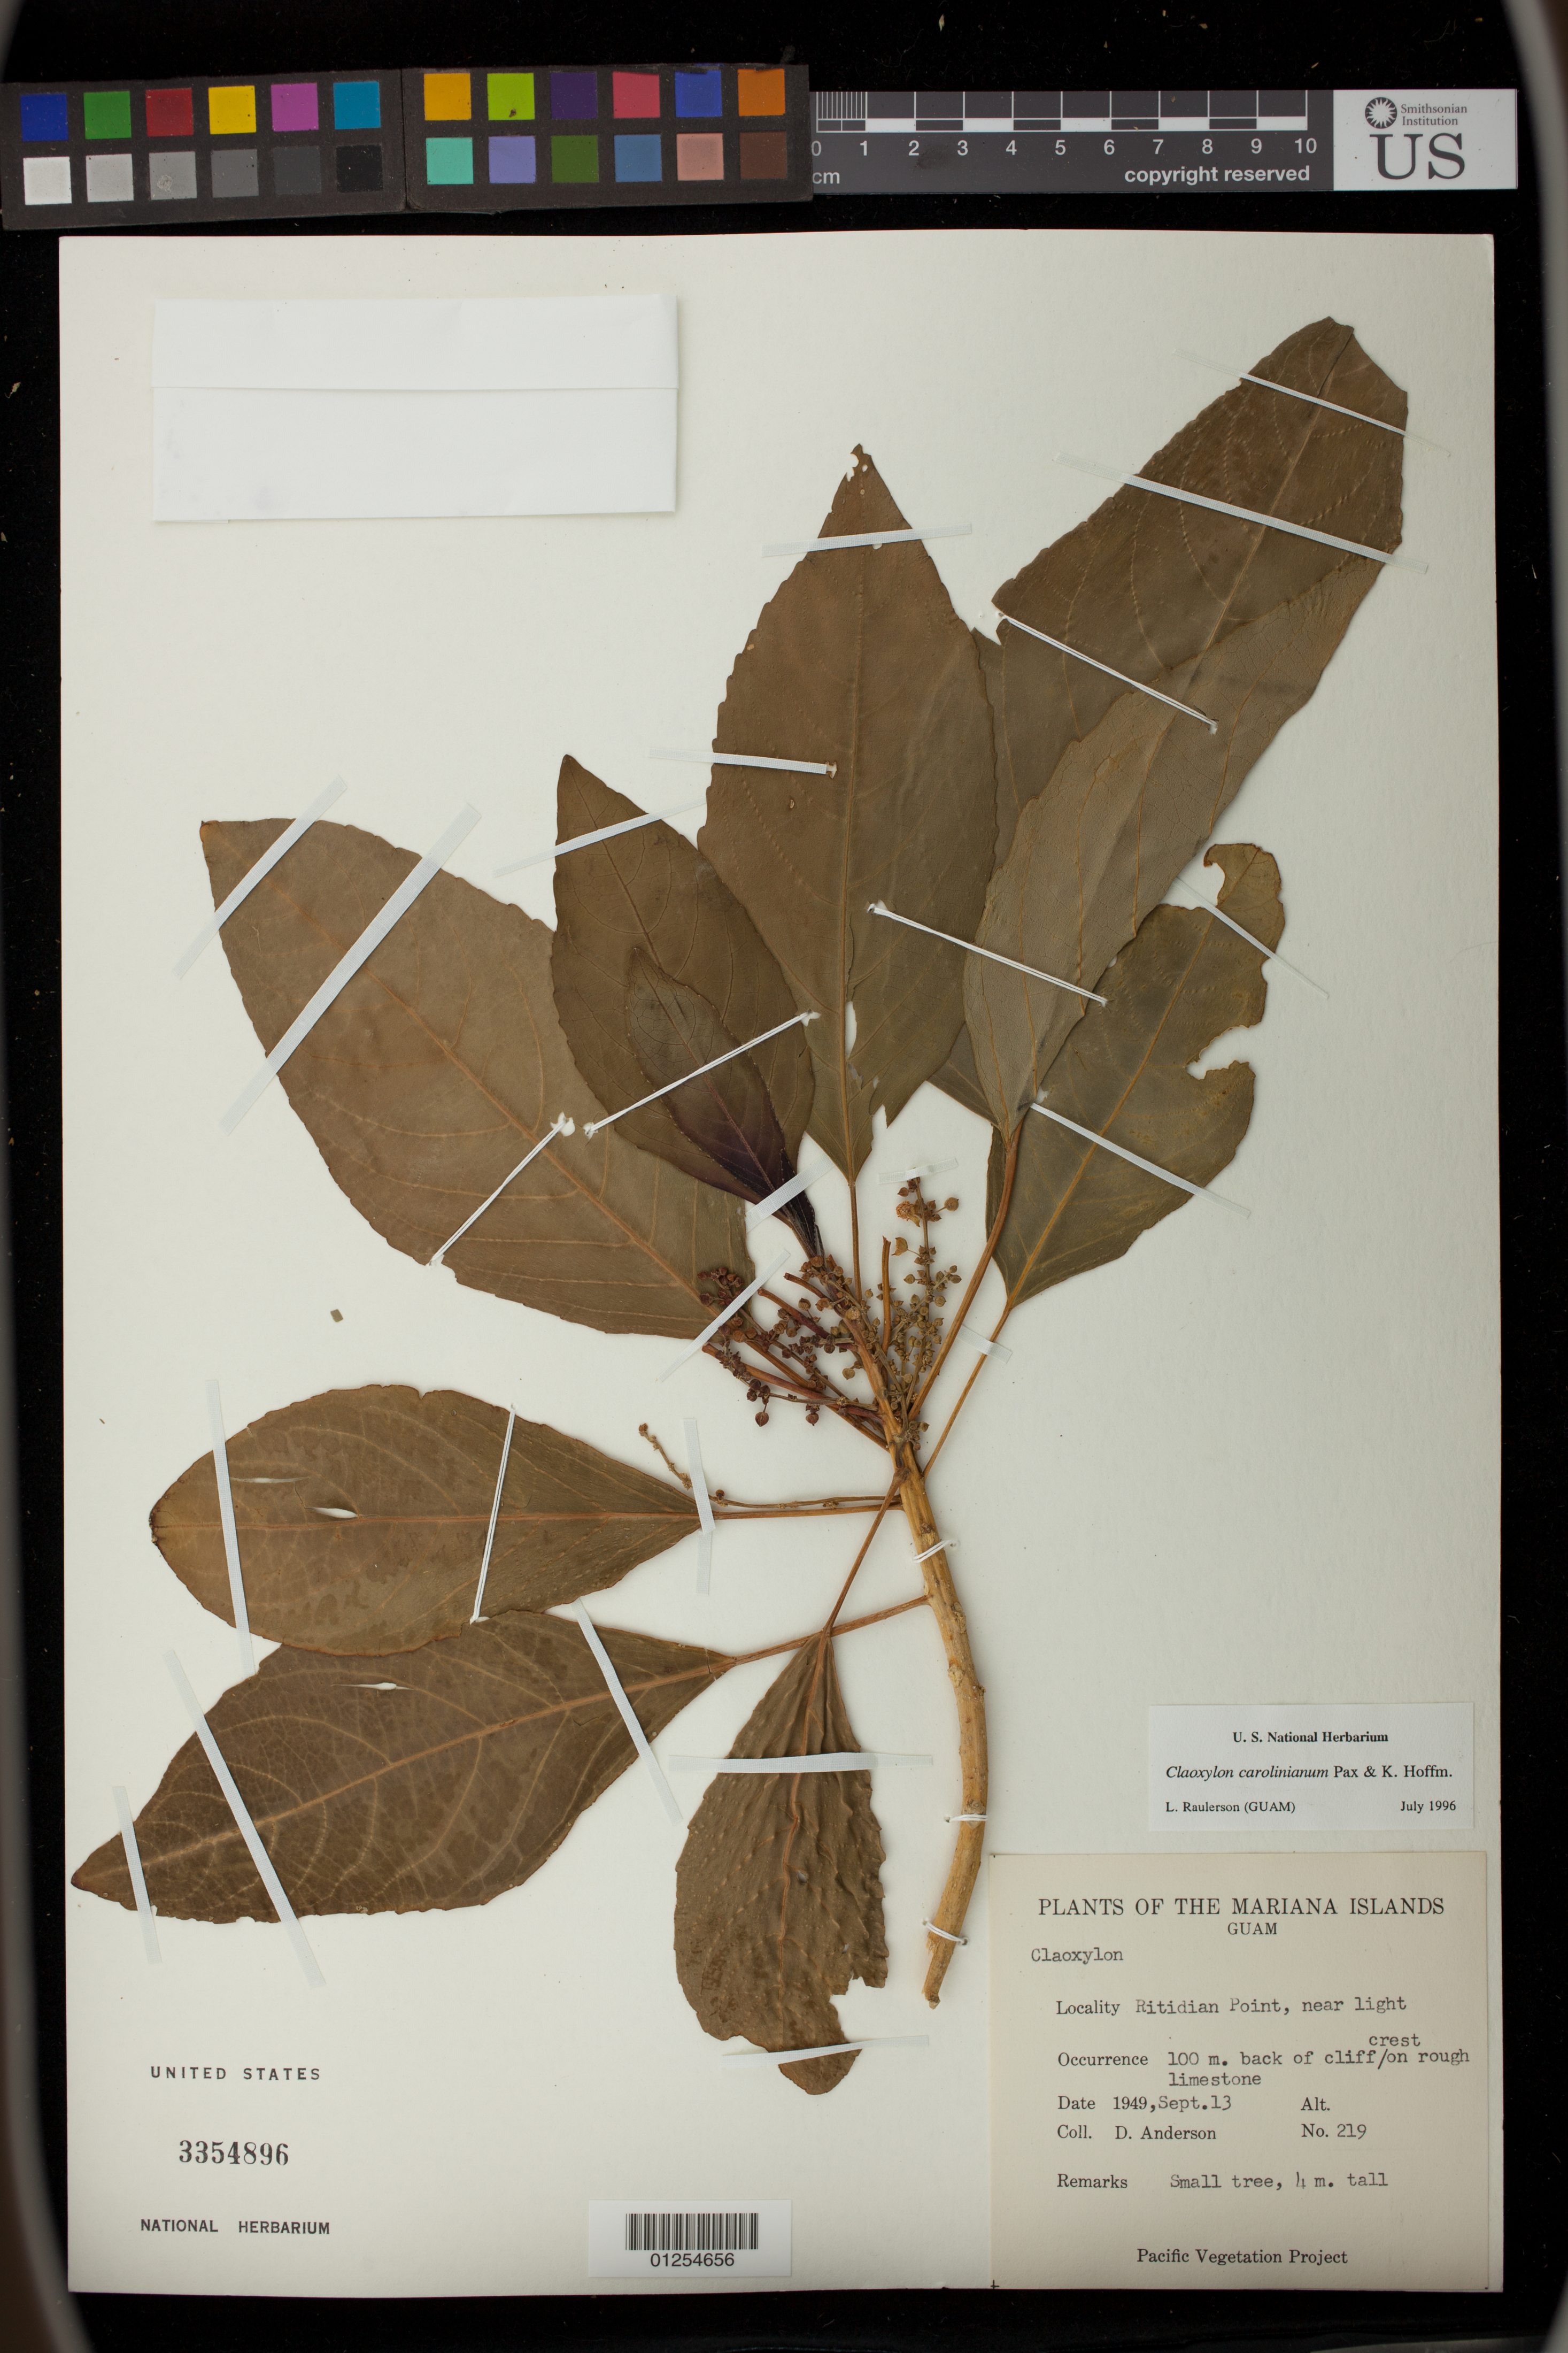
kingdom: Plantae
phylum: Tracheophyta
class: Magnoliopsida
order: Malpighiales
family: Euphorbiaceae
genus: Claoxylon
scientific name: Claoxylon carolinianum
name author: Pax & K. Hoffm.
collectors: D. Anderson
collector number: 219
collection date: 1949-09-13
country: Guam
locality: Mariana Islands. Ritidian Point, near light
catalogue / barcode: US 3354896